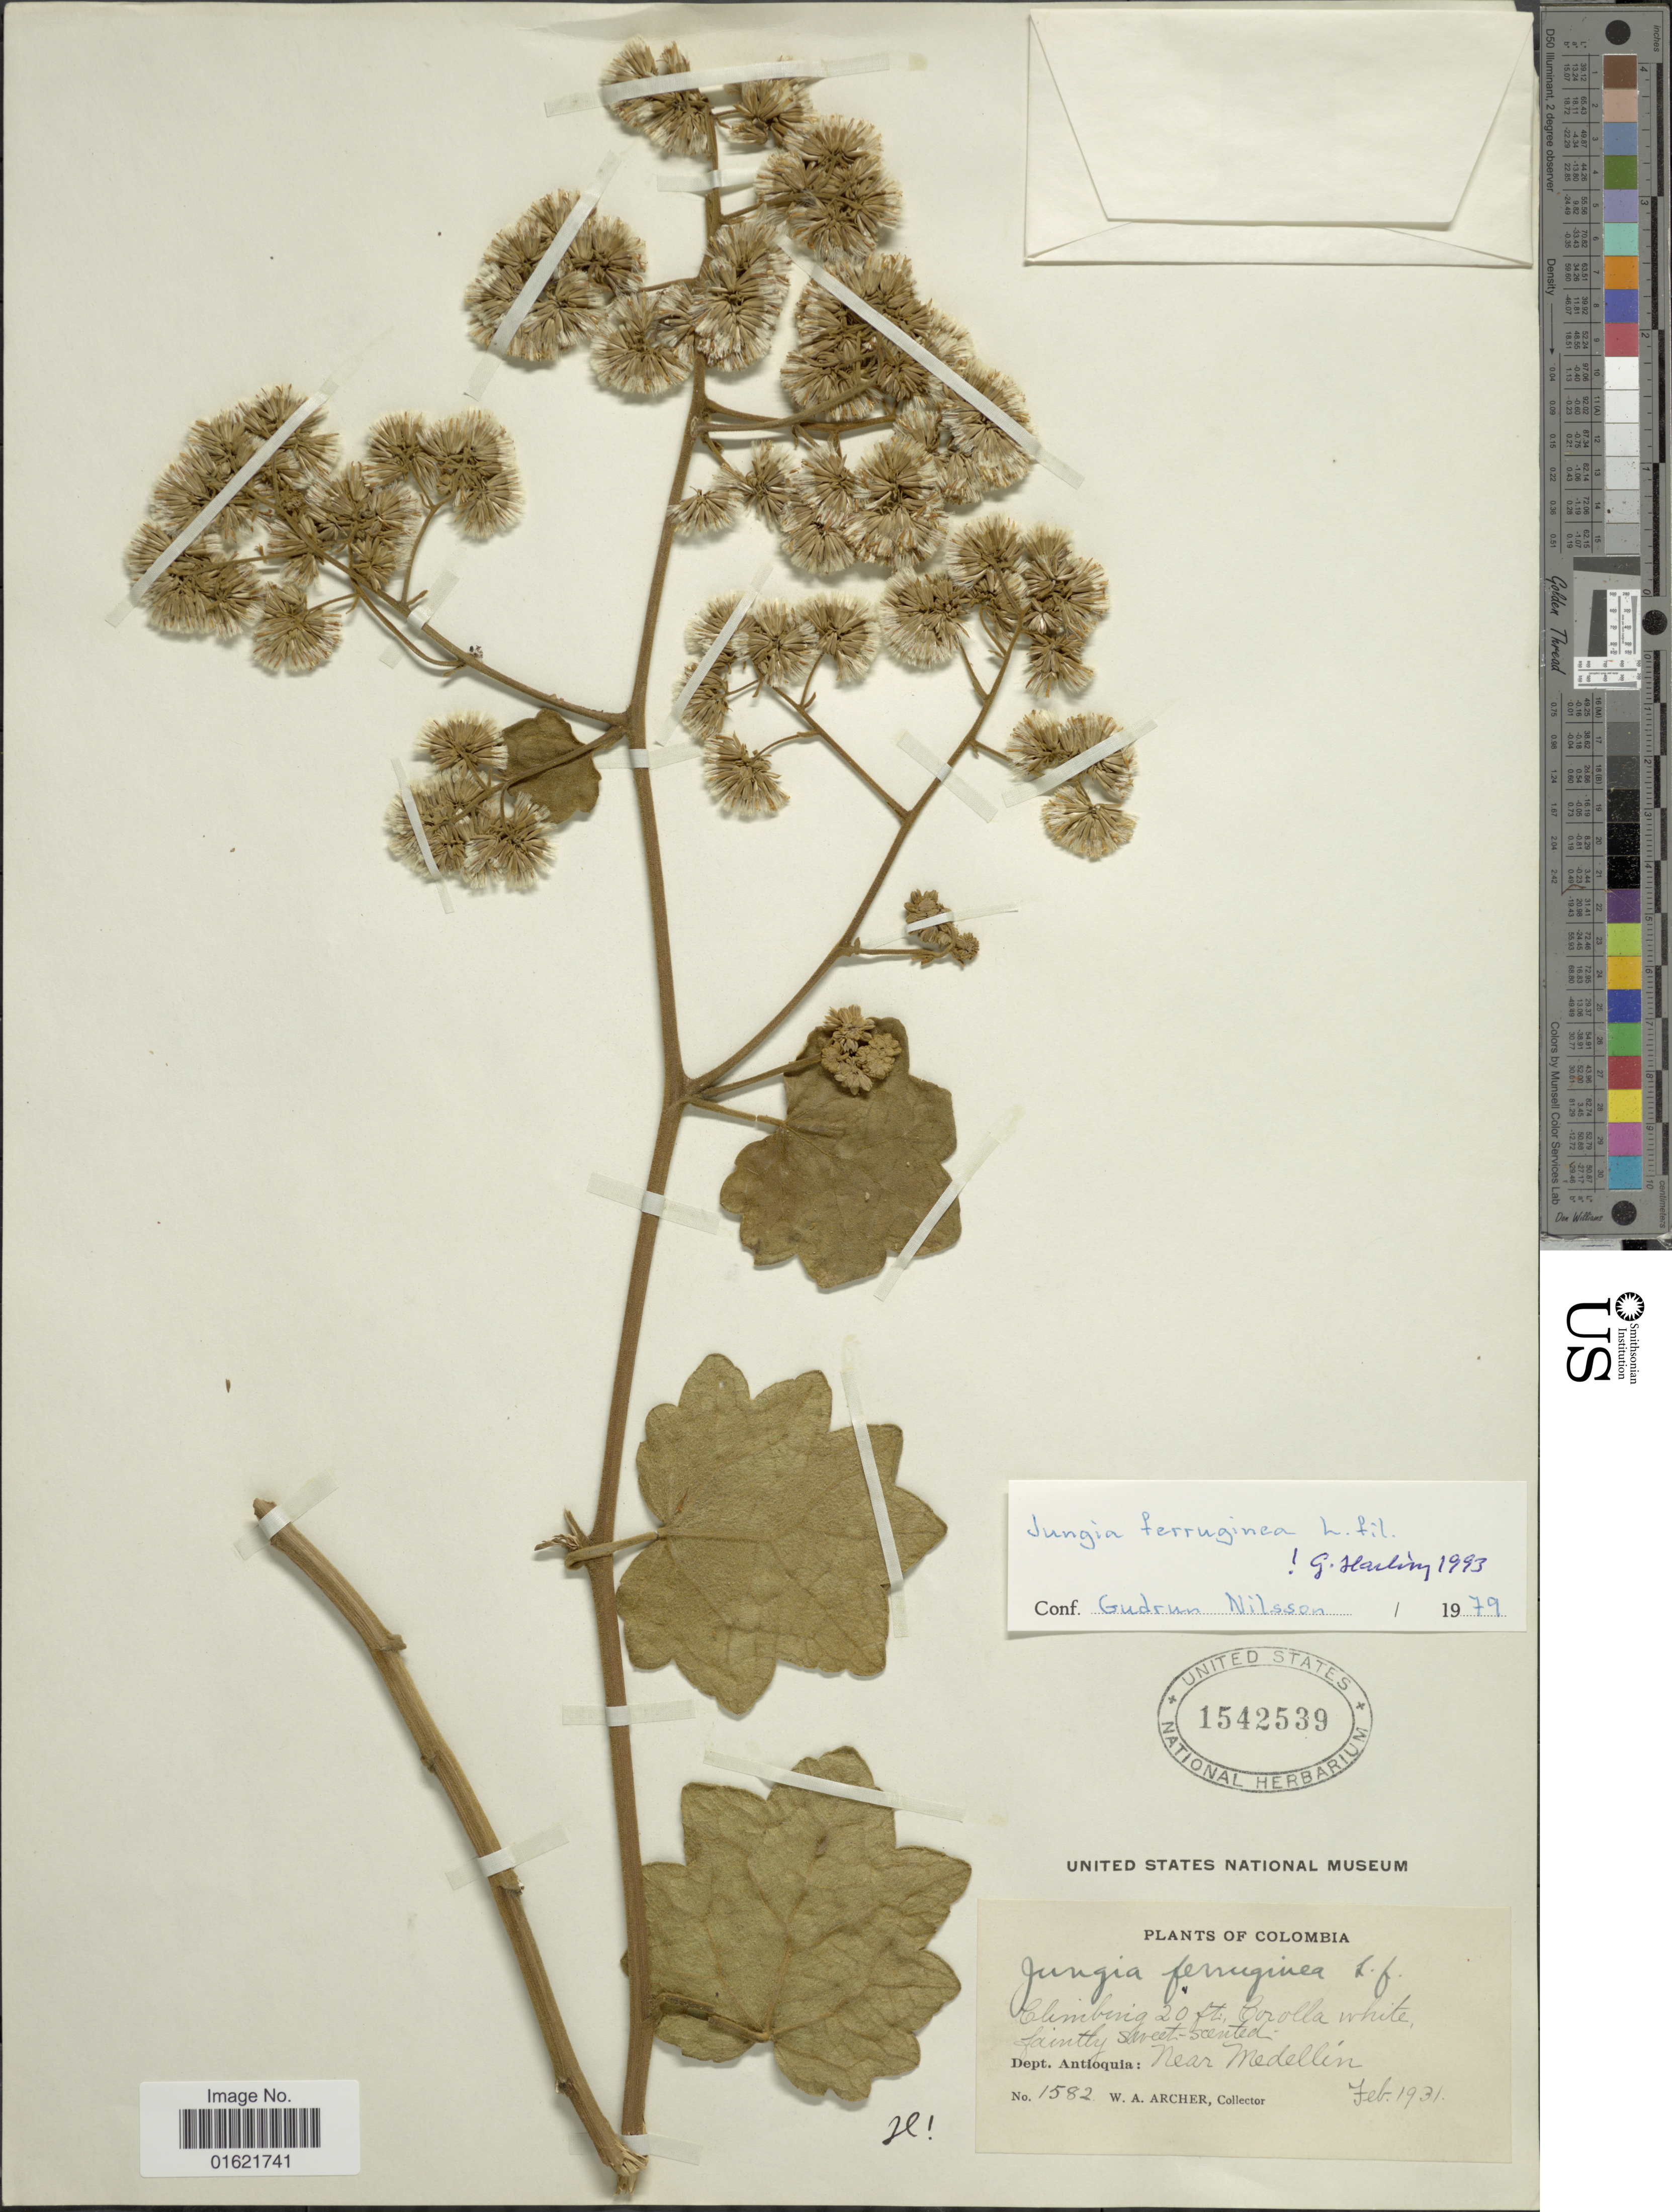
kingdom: Plantae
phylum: Tracheophyta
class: Magnoliopsida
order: Asterales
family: Asteraceae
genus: Jungia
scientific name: Jungia ferruginea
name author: L. f.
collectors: W. A. Archer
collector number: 1582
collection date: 1931-02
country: Colombia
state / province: Antioquia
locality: Dept. Antioquia: Near Medellin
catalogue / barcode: US 1542539